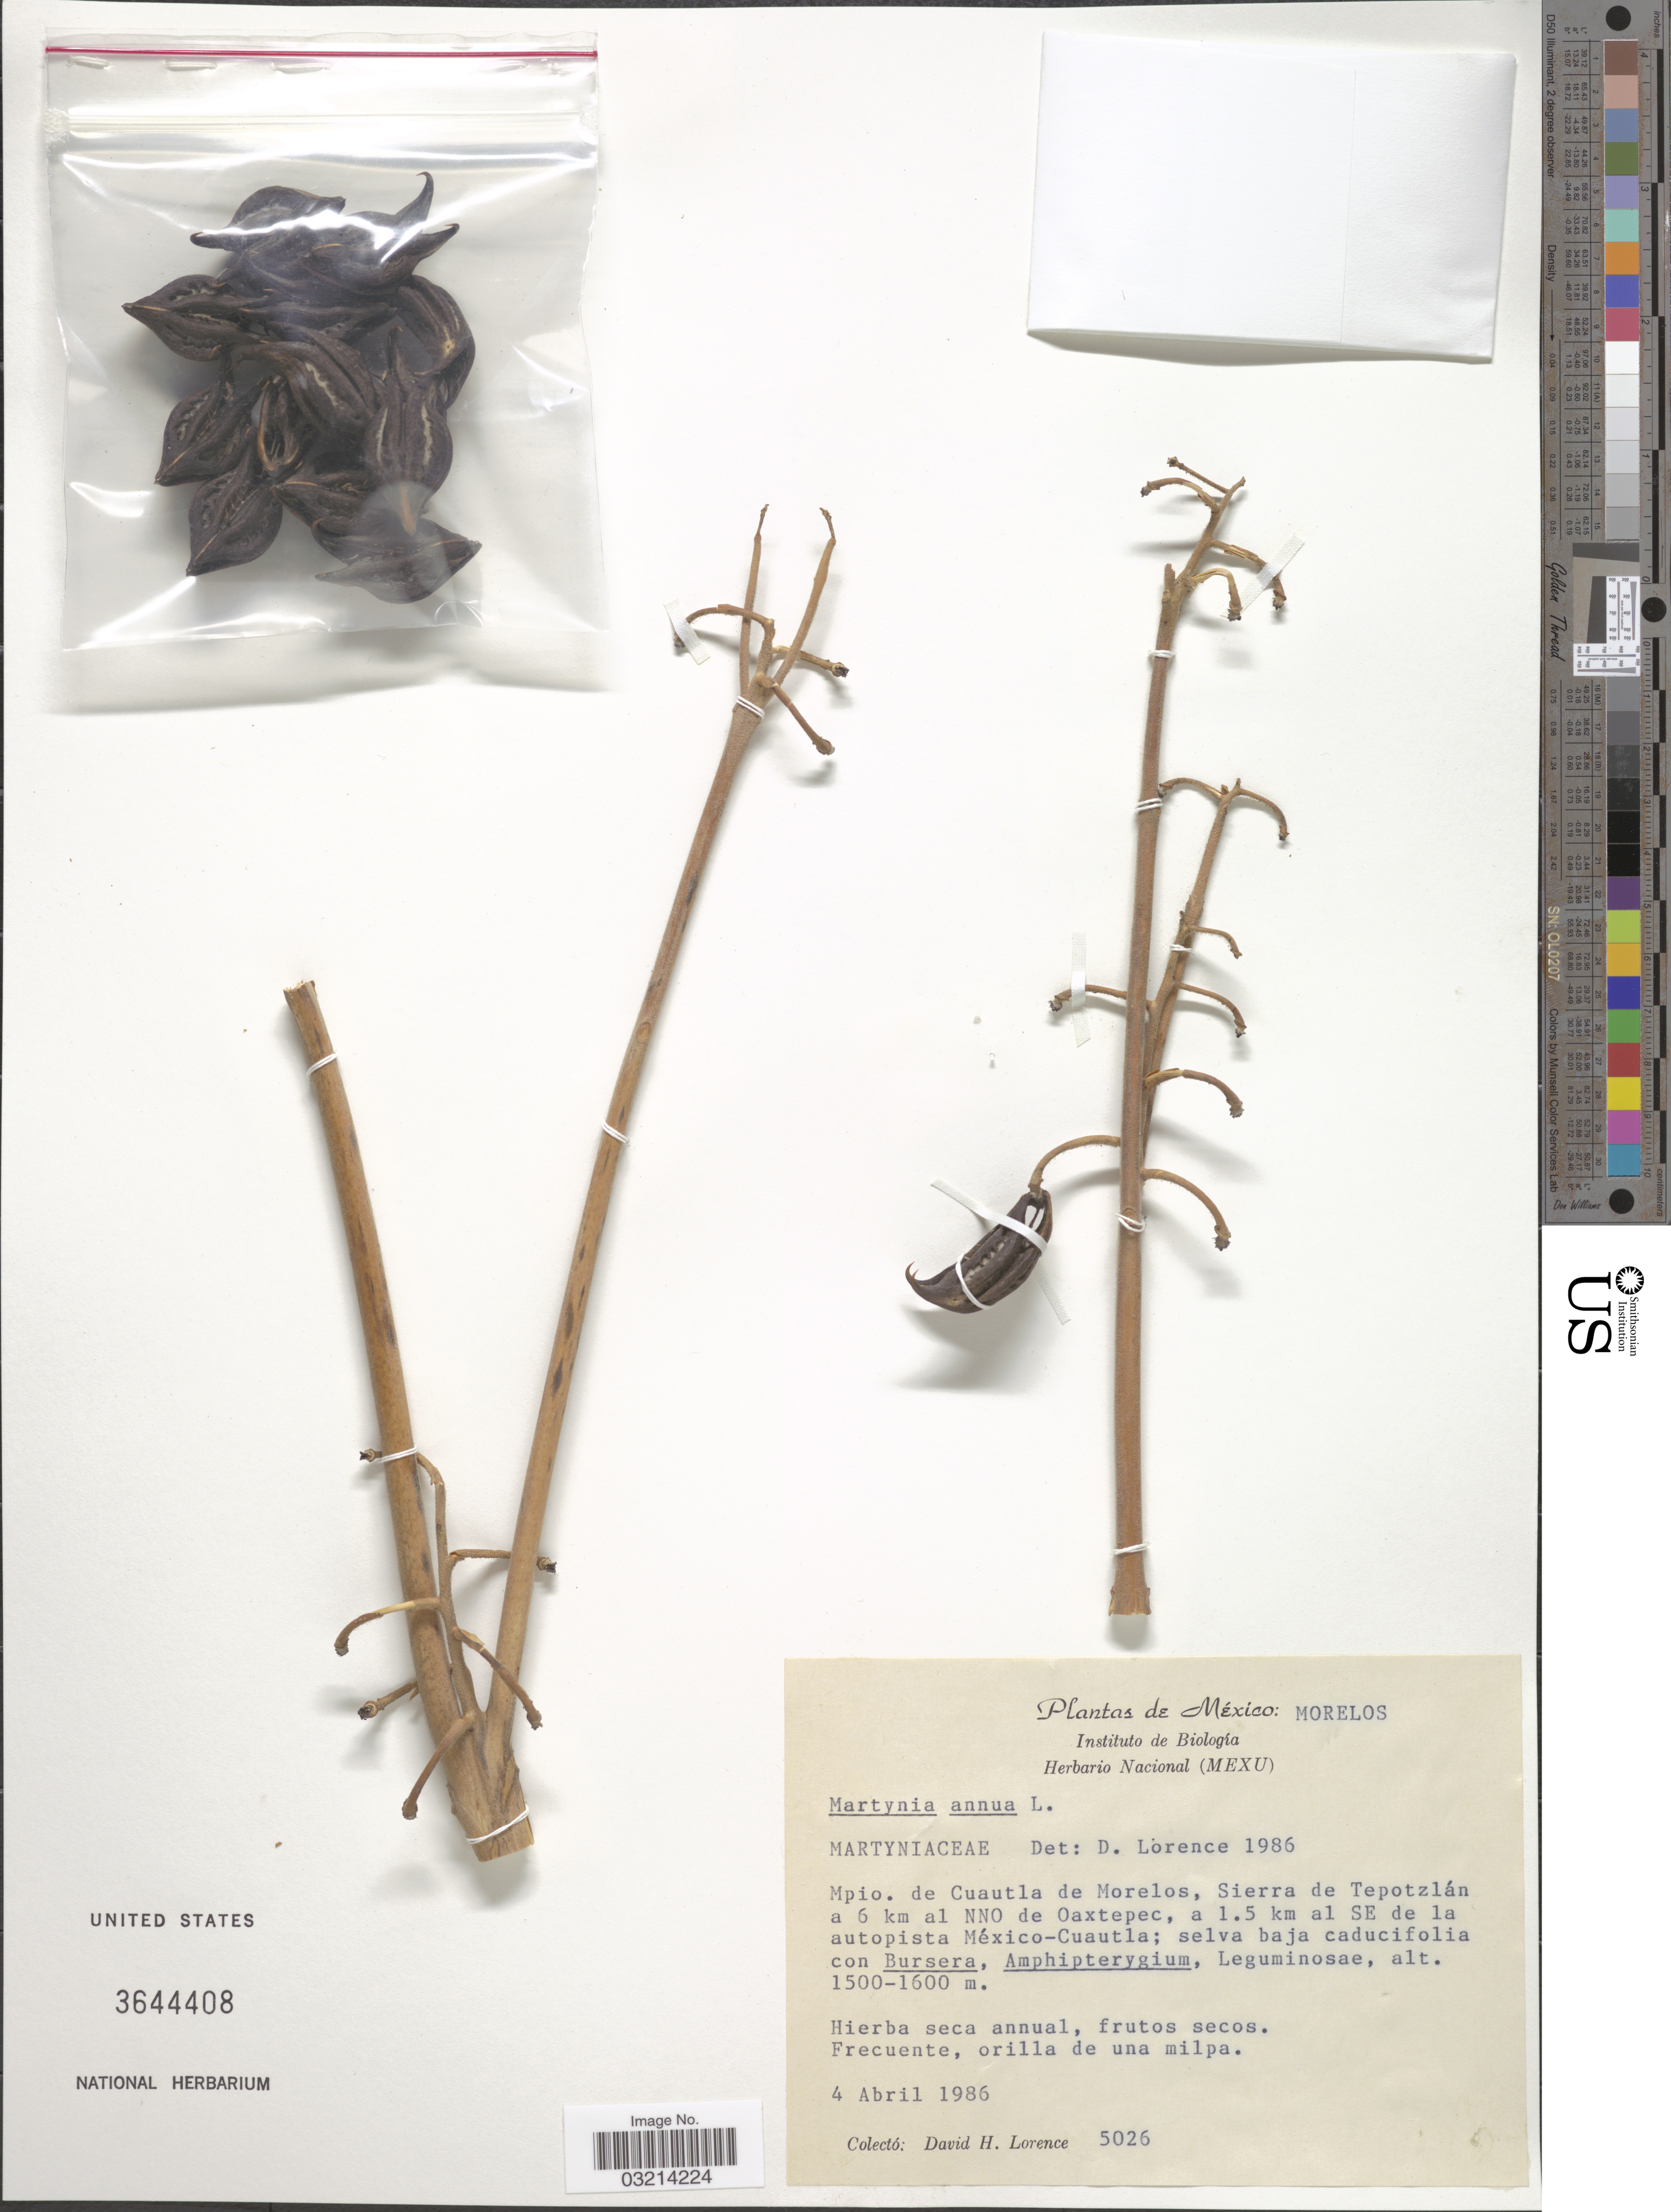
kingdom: Plantae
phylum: Tracheophyta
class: Magnoliopsida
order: Lamiales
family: Martyniaceae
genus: Martynia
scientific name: Martynia annua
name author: L.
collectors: D. Lorence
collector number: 5026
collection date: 1986-04-04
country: Mexico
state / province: Morelos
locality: Mpio. de Cuautla de Morelos, Sierra de Tepotzlán a 6 km al NNO de Oaxtepec, a 1.5 km al SE de la autopista México-Cuautla.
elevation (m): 1500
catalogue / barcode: US 3644408